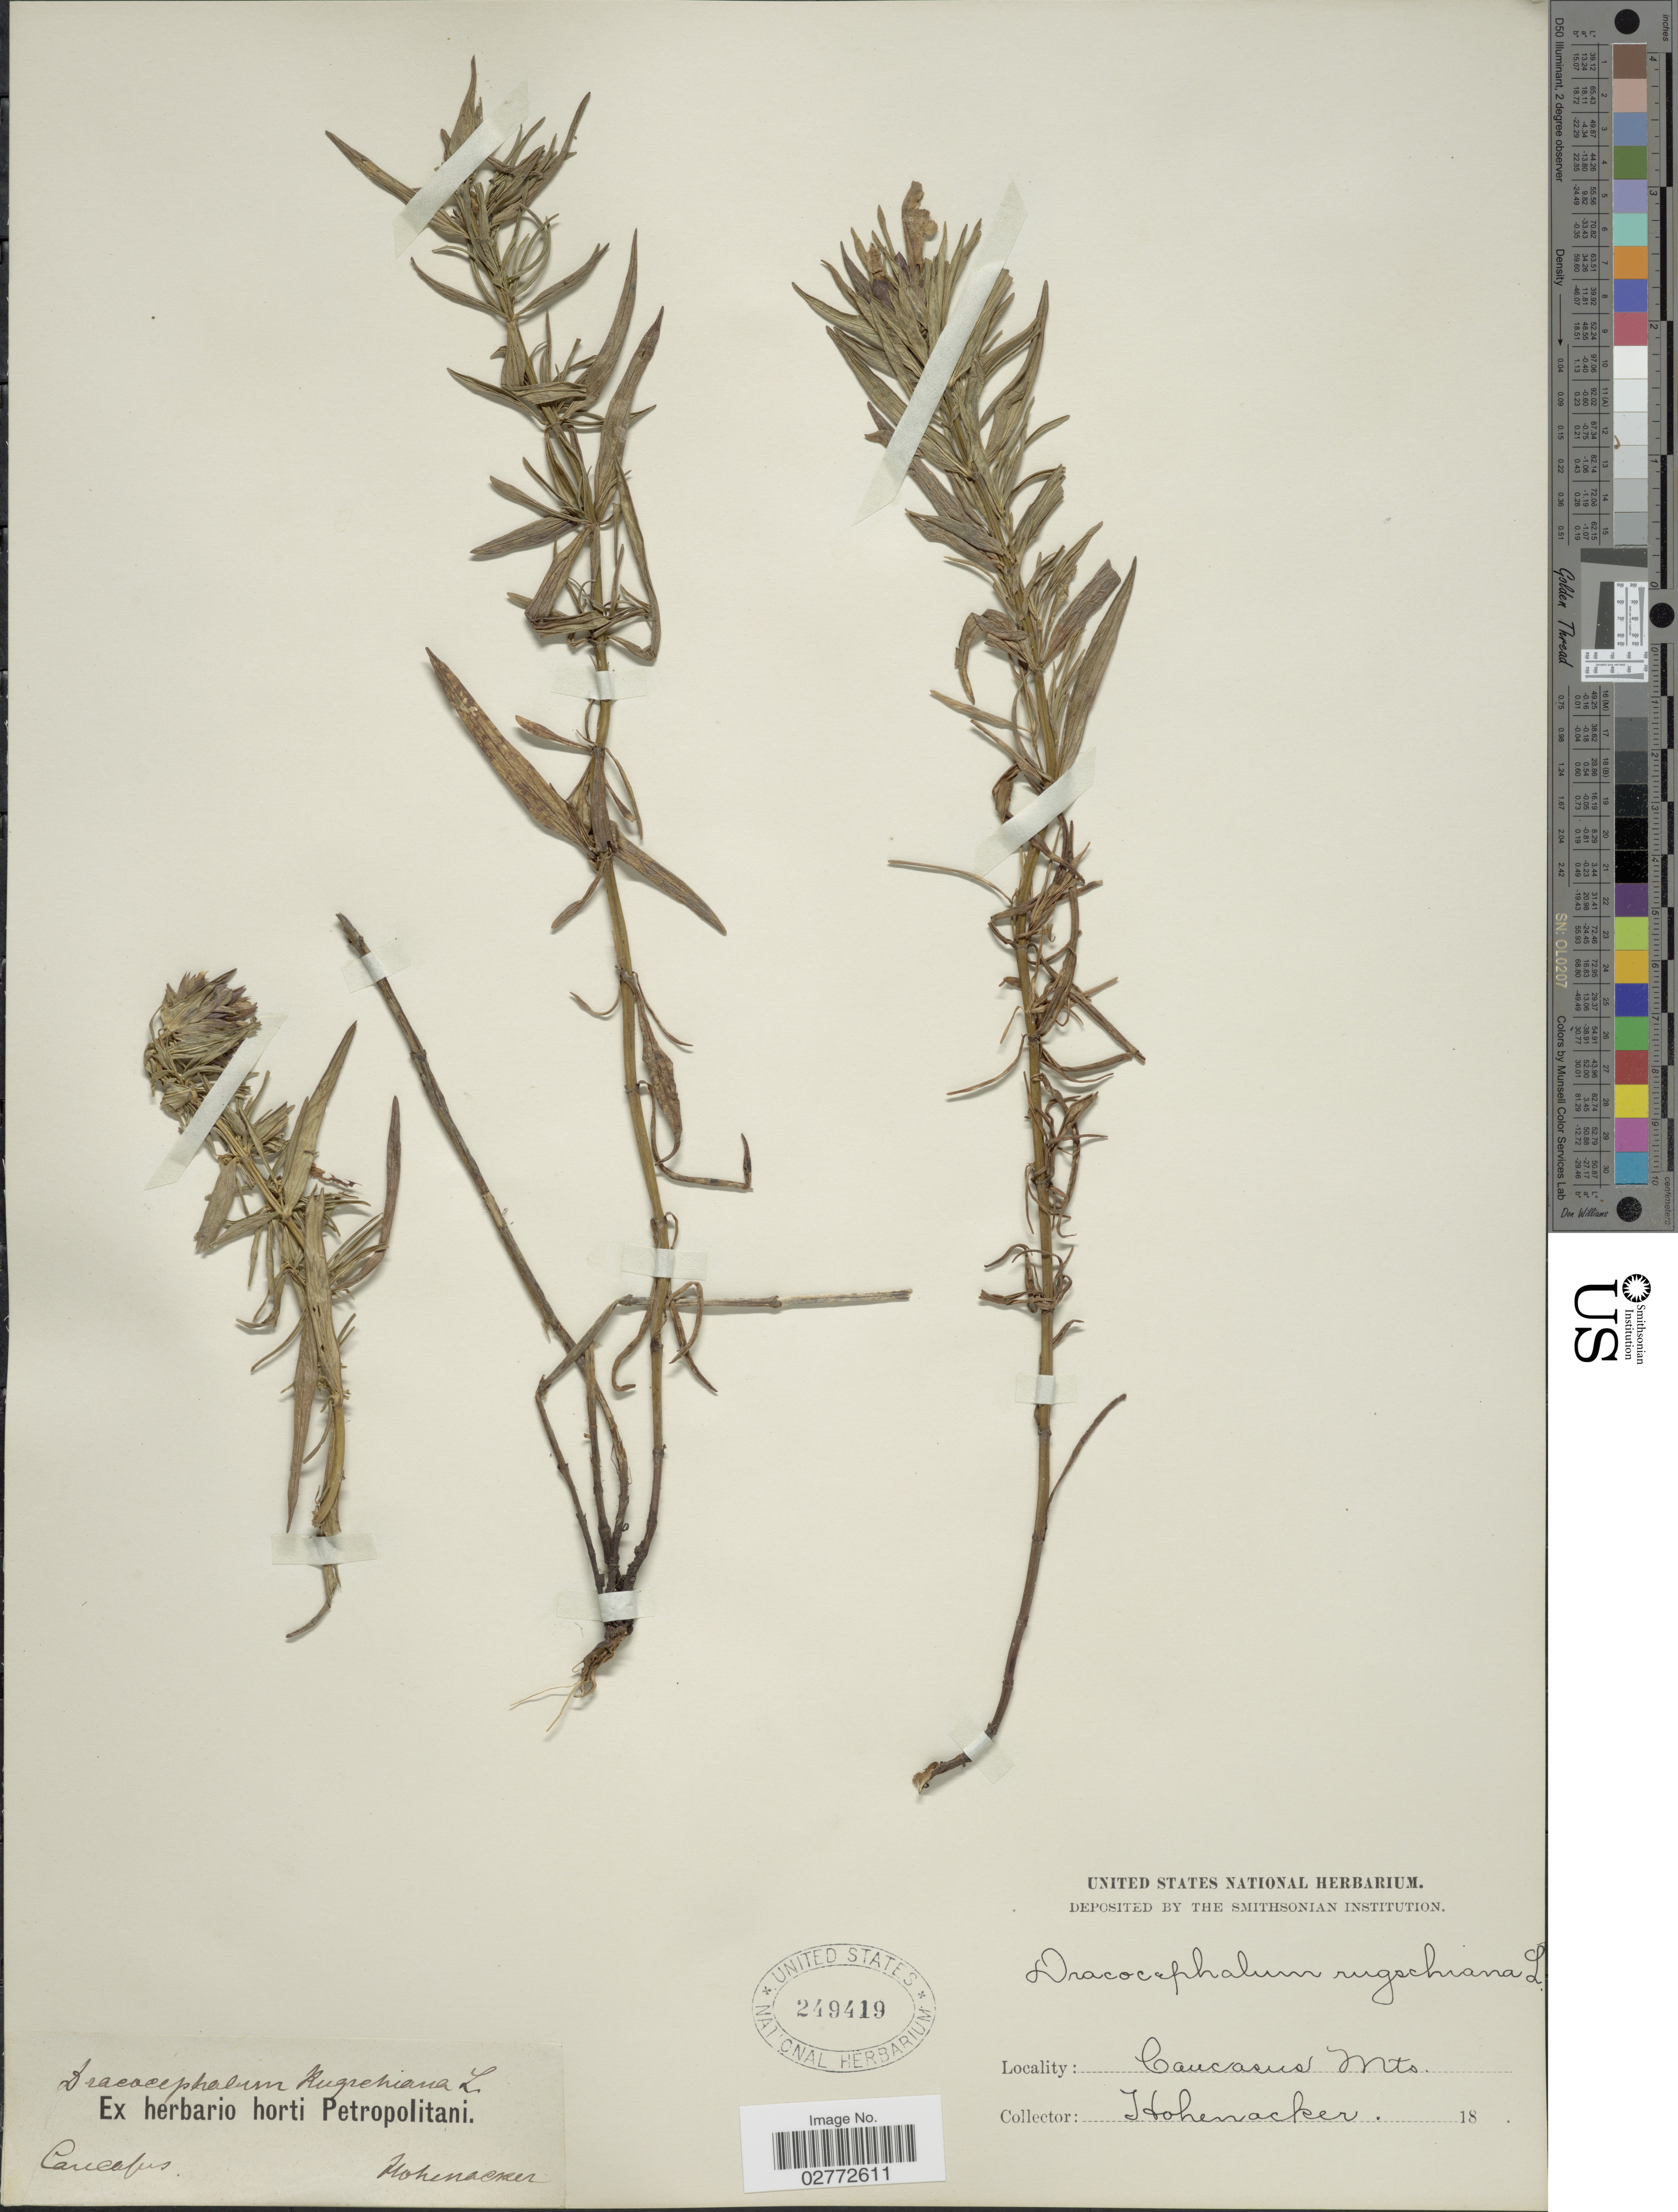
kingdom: Plantae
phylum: Tracheophyta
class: Magnoliopsida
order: Lamiales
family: Lamiaceae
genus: Dracocephalum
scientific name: Dracocephalum ruyschiana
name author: L.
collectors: Hohenacker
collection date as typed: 18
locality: Caucasus Mts.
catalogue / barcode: US 249419